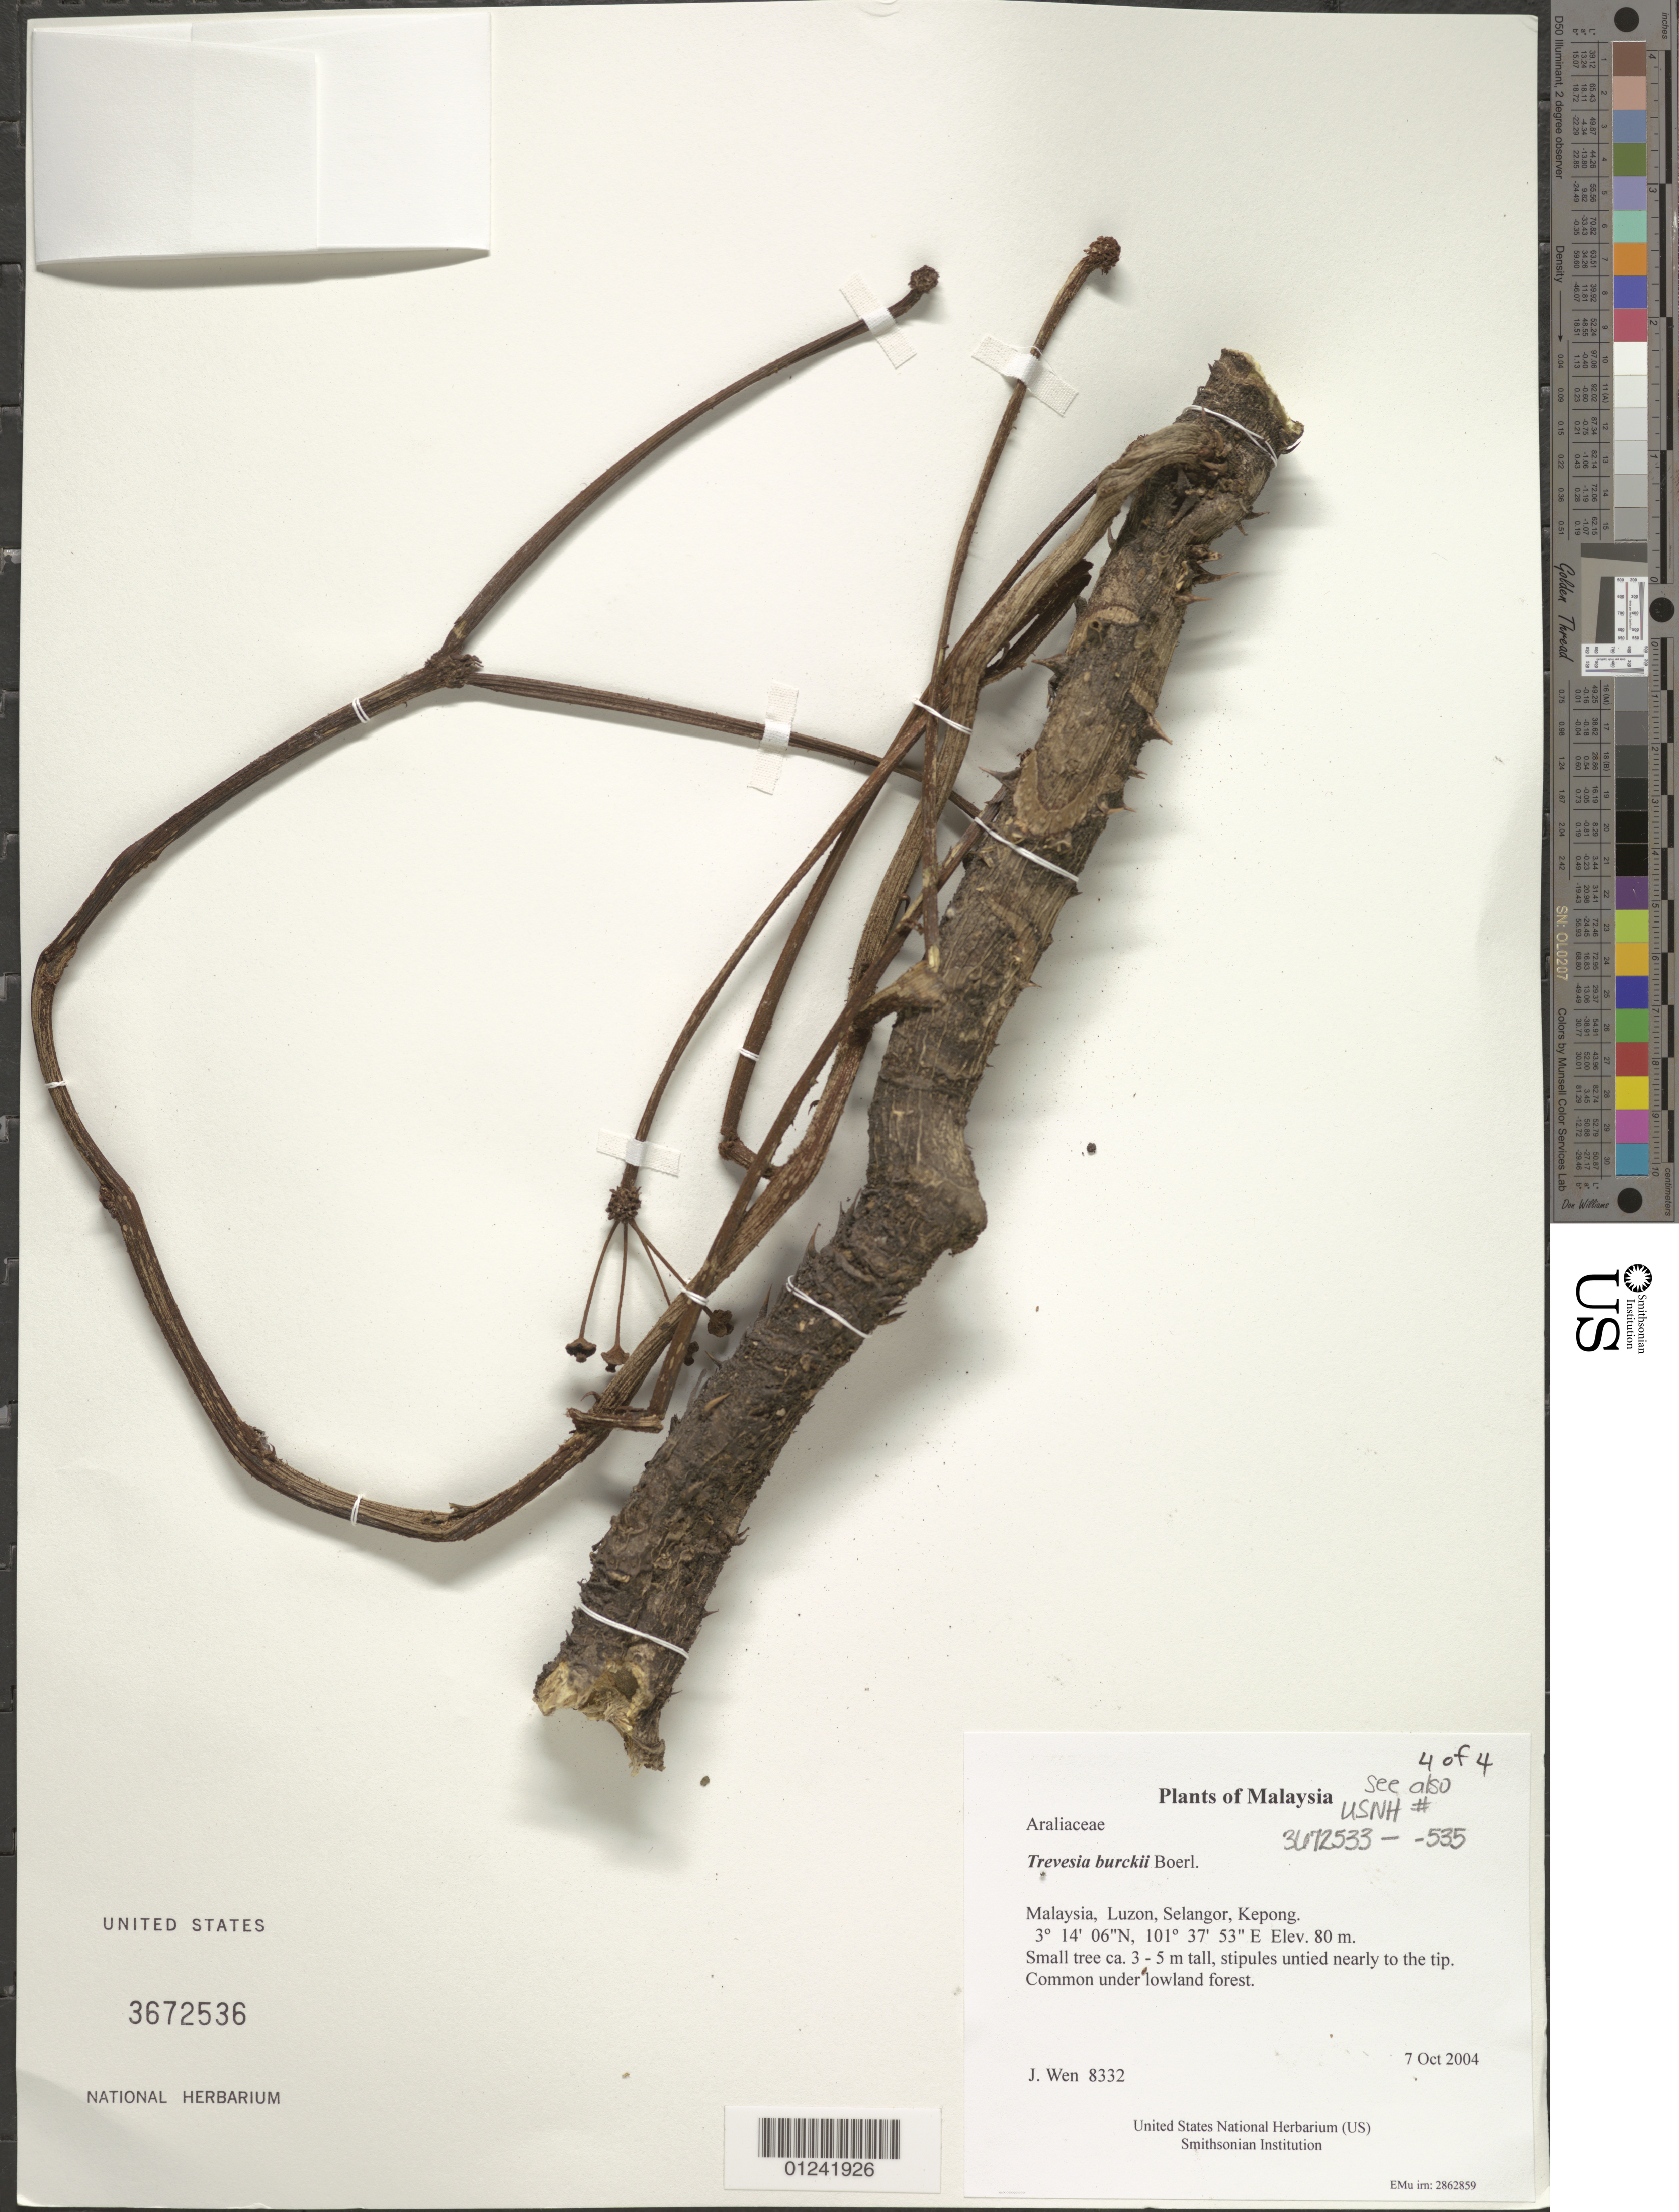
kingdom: Plantae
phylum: Tracheophyta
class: Magnoliopsida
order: Apiales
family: Araliaceae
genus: Trevesia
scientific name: Trevesia burckii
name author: Boerl.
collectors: J. Wen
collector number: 8332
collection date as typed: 7 Oct 2004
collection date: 2004-10-07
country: Malaysia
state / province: Selangor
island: Luzon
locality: Kepong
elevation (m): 80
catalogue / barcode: US 3672536